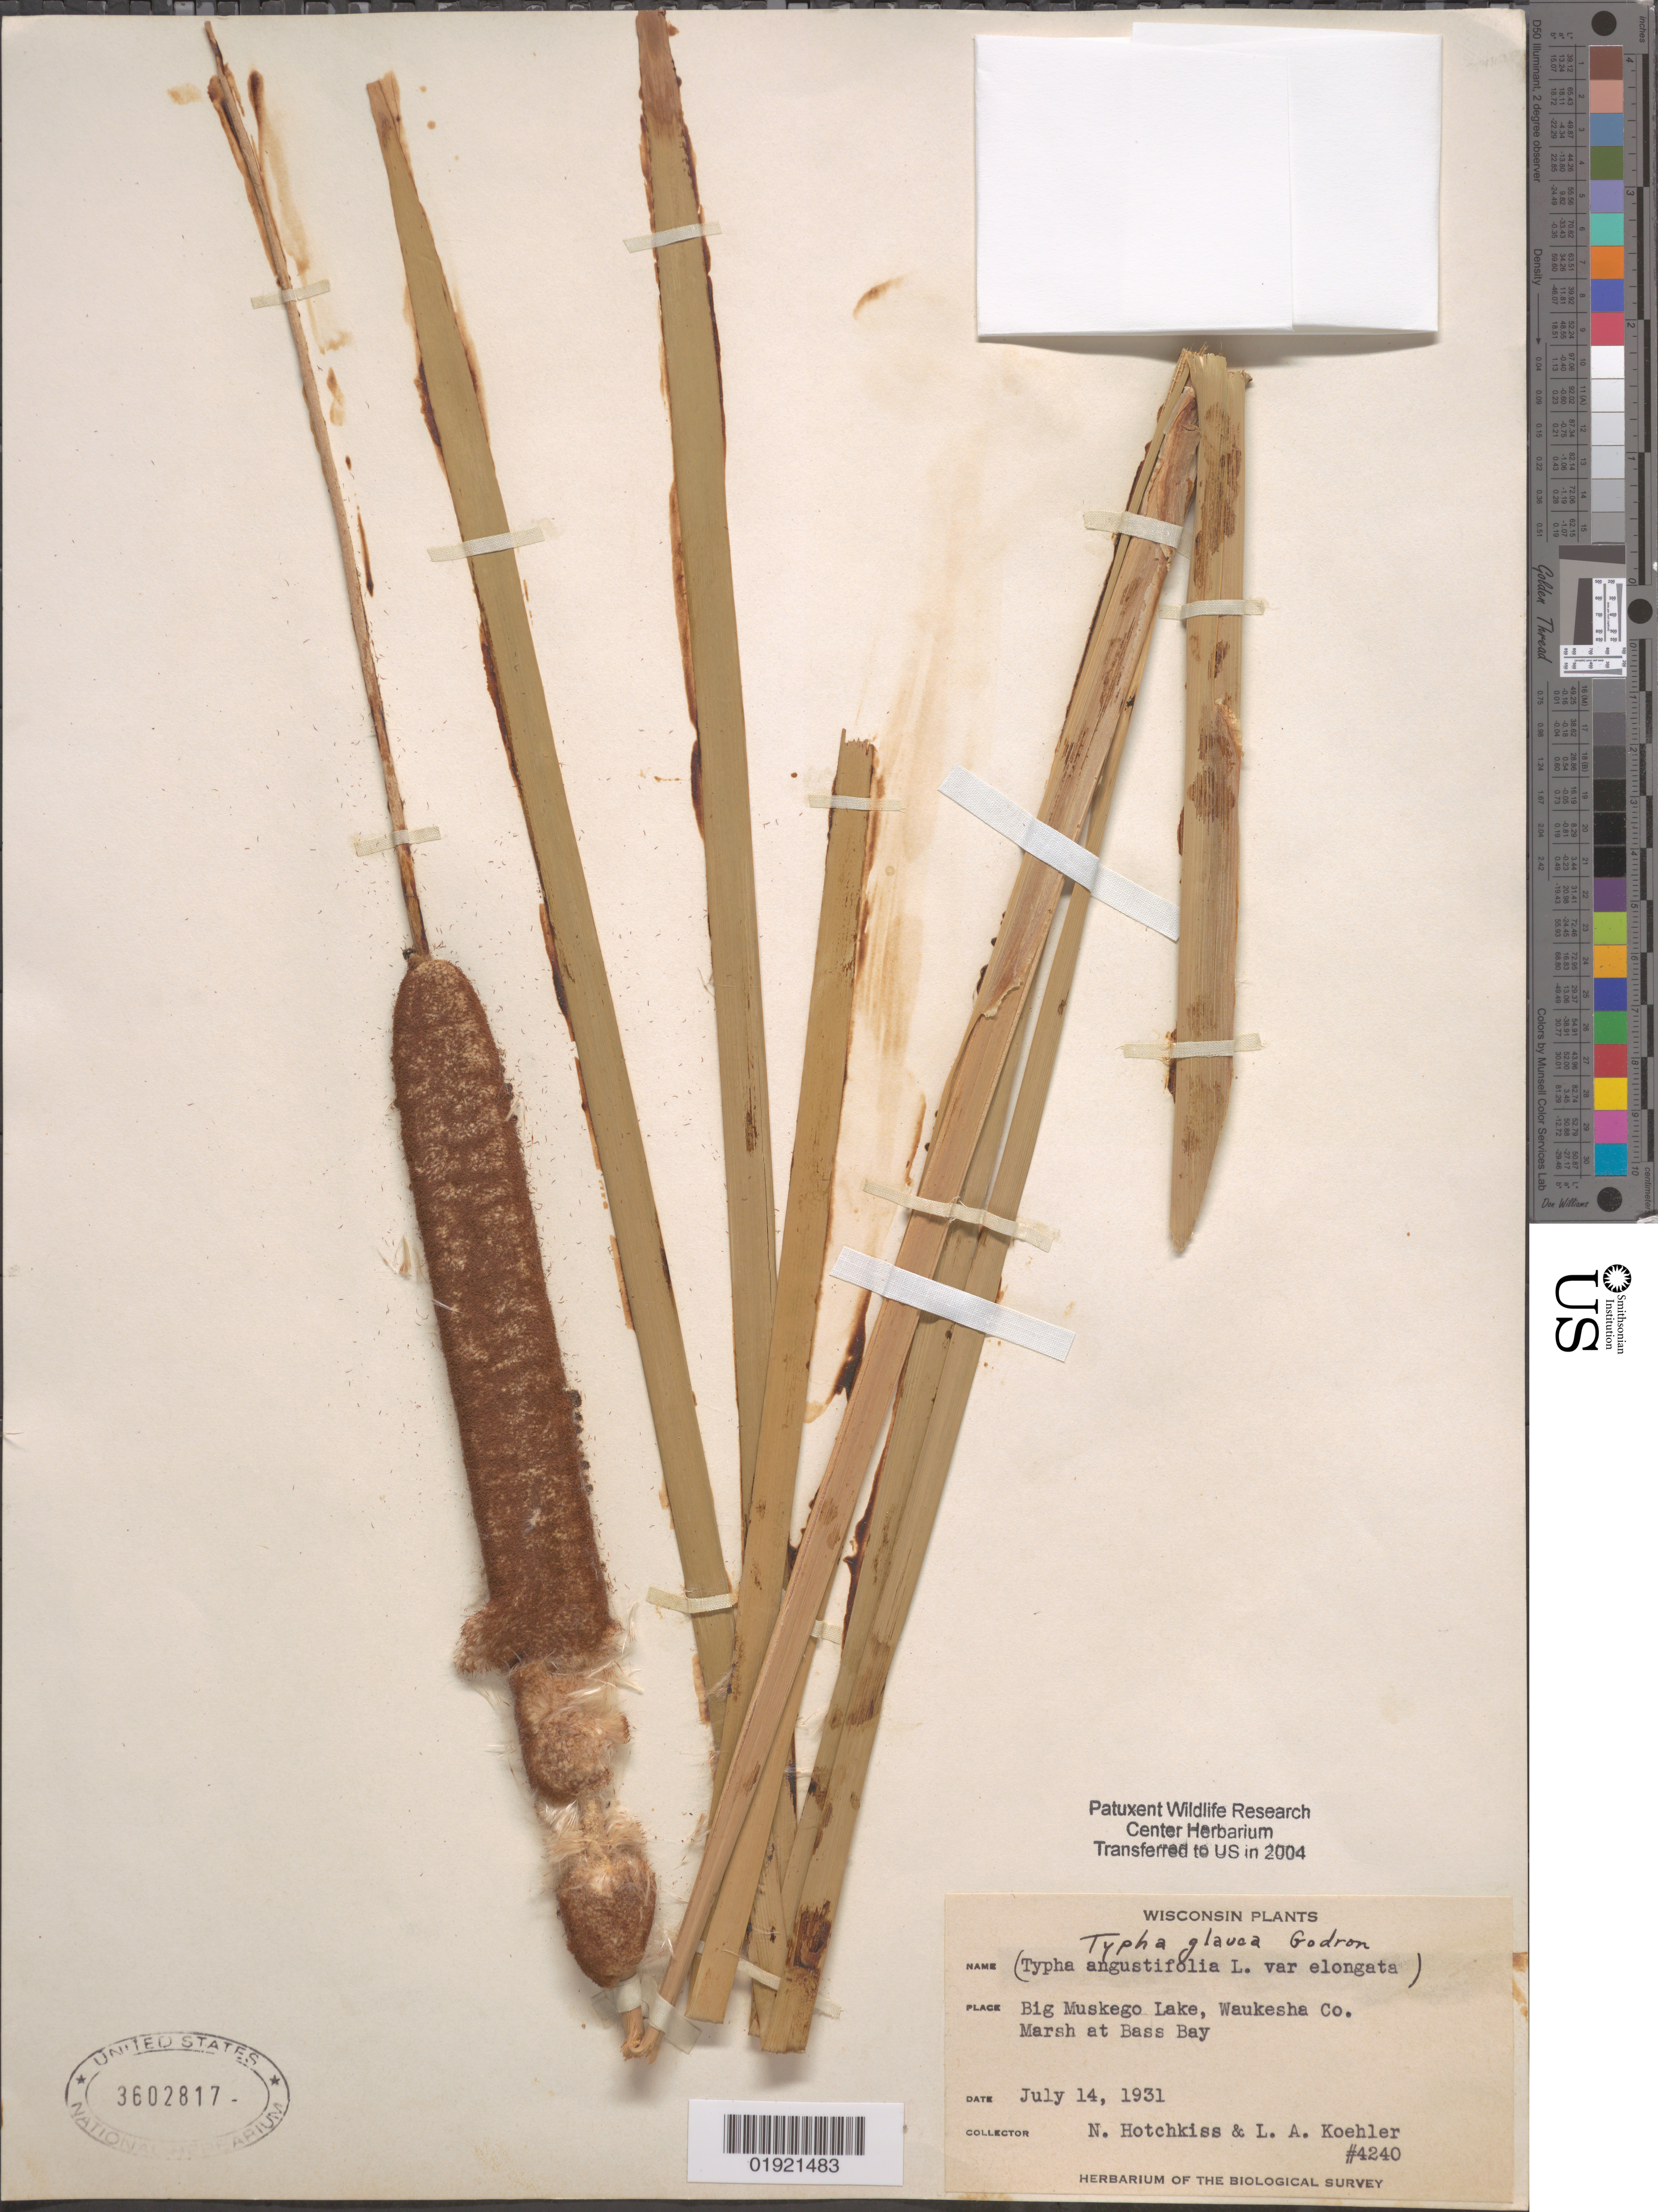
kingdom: Plantae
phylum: Tracheophyta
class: Liliopsida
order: Poales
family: Typhaceae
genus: Typha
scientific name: Typha glauca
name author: Godr.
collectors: N. Hotchkiss & L. Koehler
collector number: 4240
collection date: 1931-07-14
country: United States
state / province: Wisconsin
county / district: Waukesha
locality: Big Muskego Lake. Marsh at Bass Bay.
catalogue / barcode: US 3602817